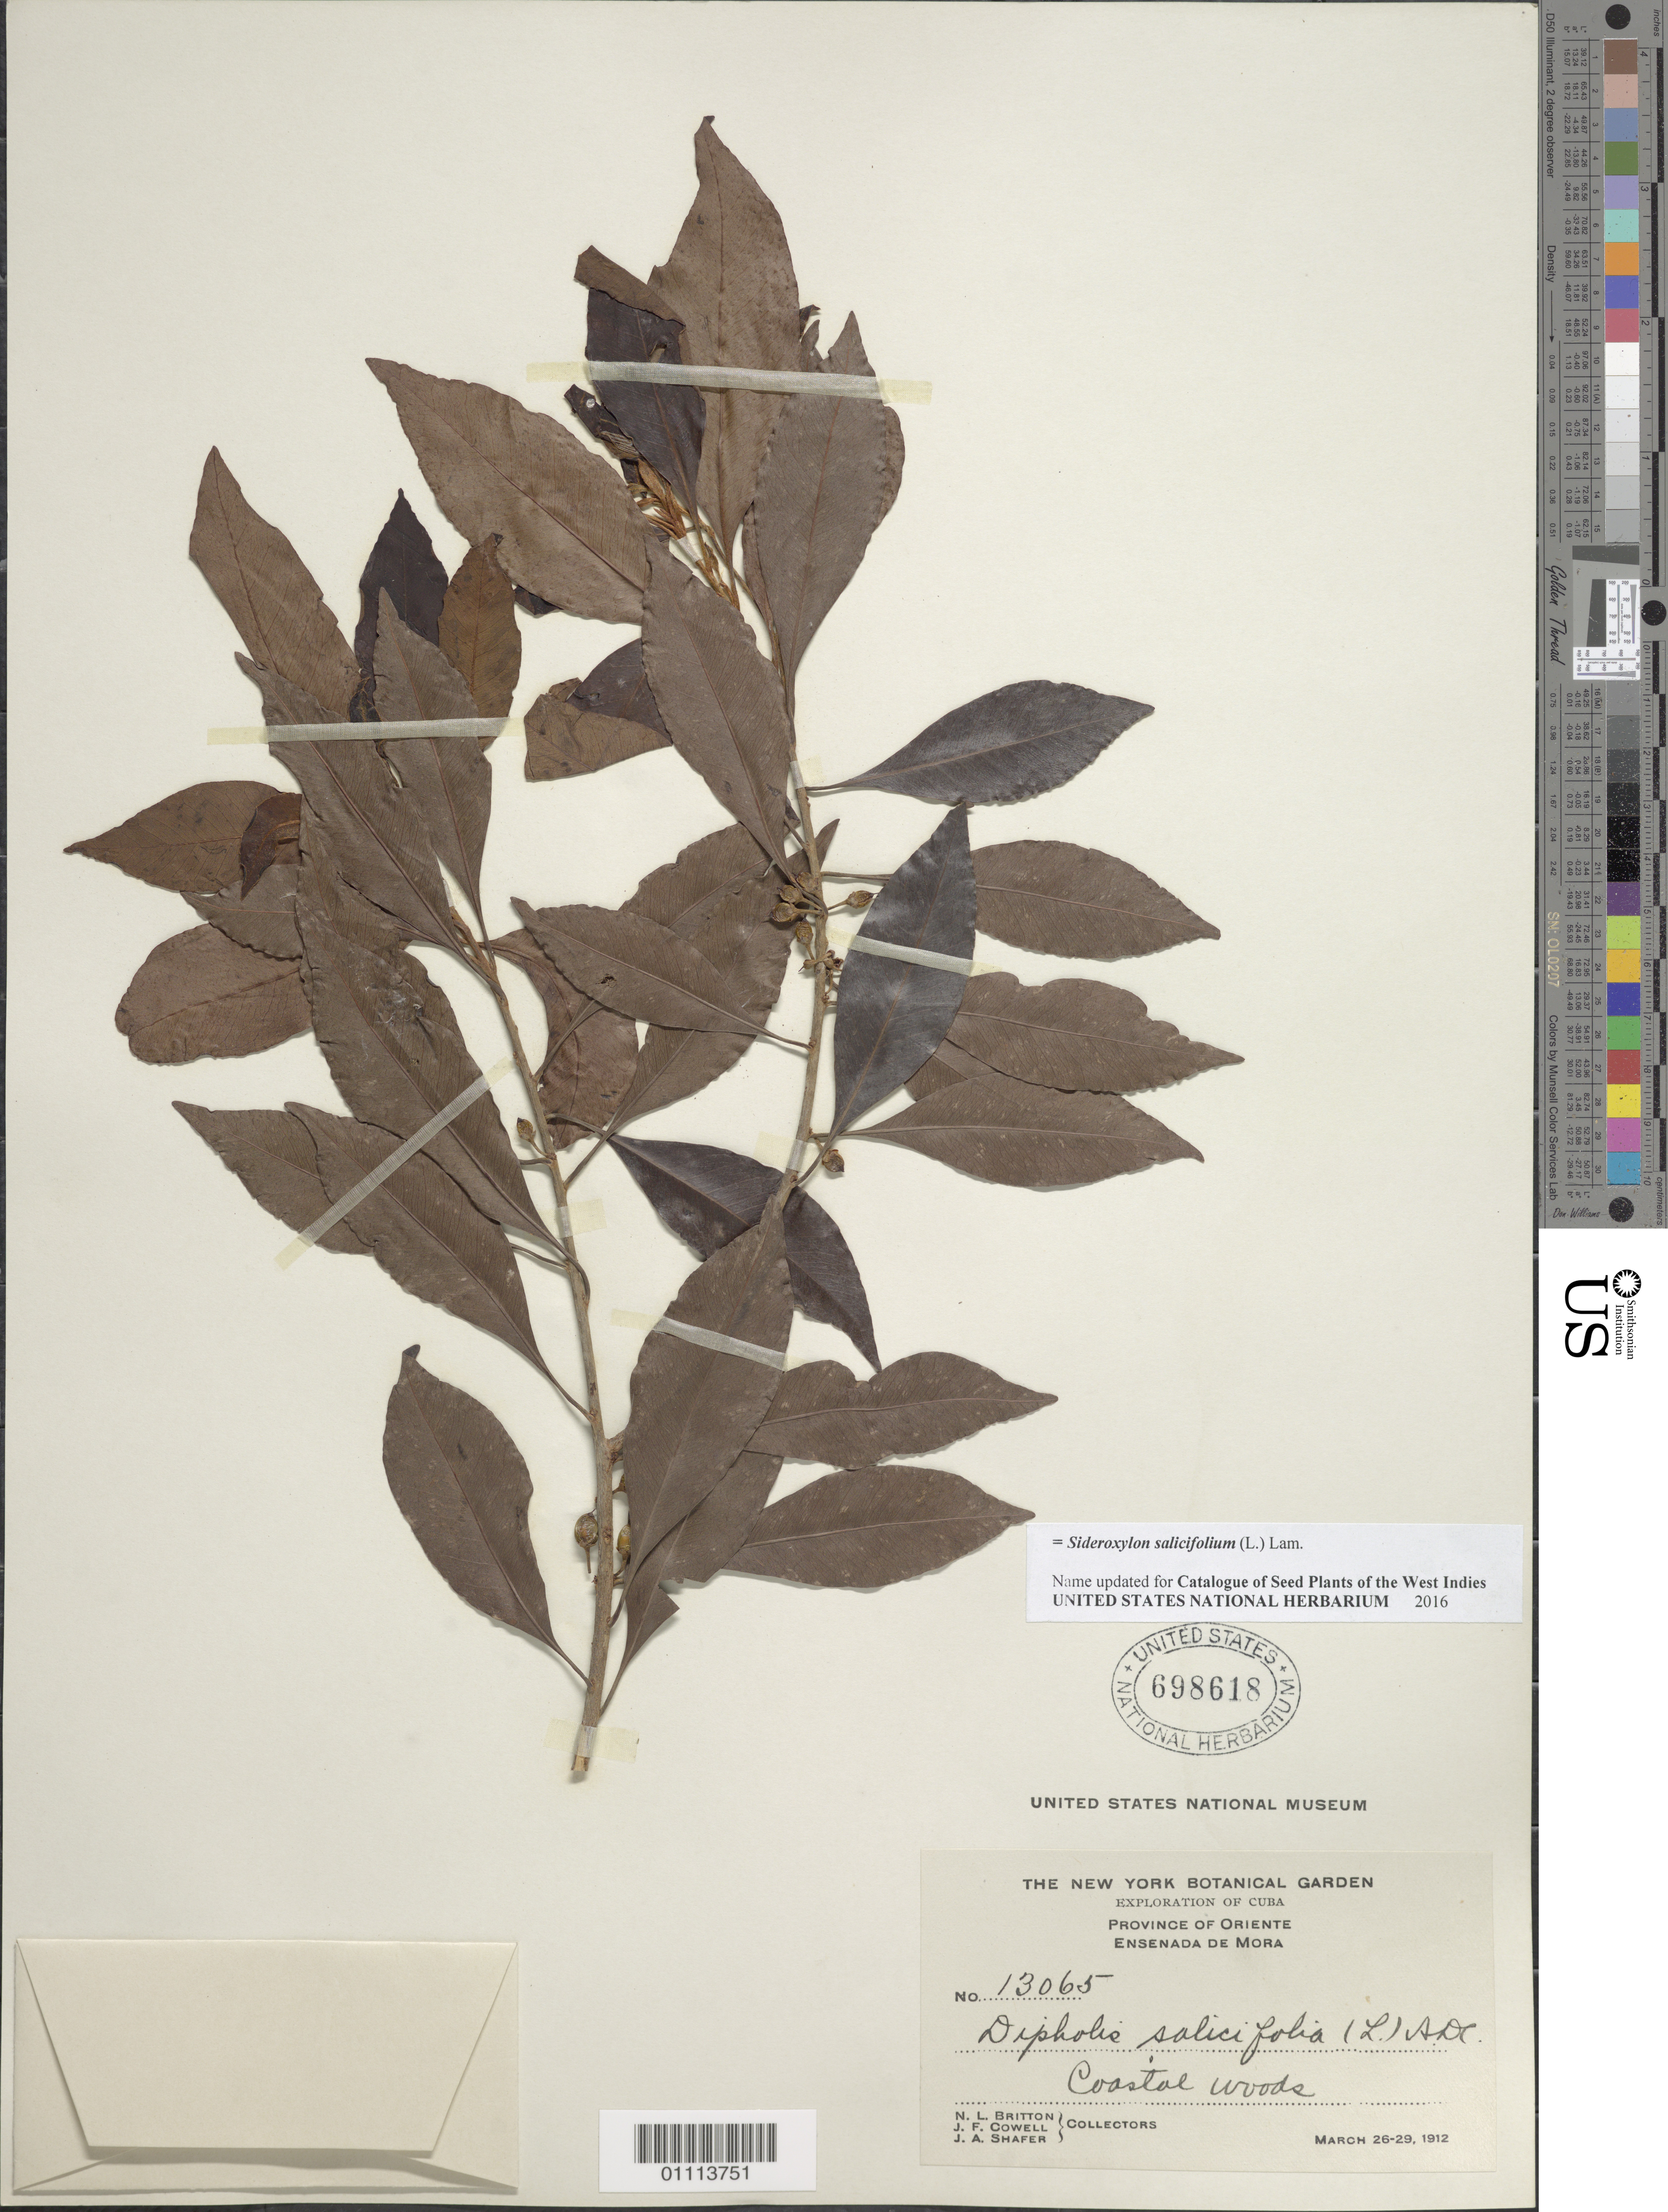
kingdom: Plantae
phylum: Tracheophyta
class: Magnoliopsida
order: Ericales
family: Sapotaceae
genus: Dipholis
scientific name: Dipholis salicifolia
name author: (L.) A. DC.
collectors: N. Britton, J. F. Cowell & J. A. Shafer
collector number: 13065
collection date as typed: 26 Mar 1912 to 29 Mar 1912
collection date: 1912-03-26/1912-03-29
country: Cuba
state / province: Oriente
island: Cuba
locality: Ensenada de Mora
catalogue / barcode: US 698618